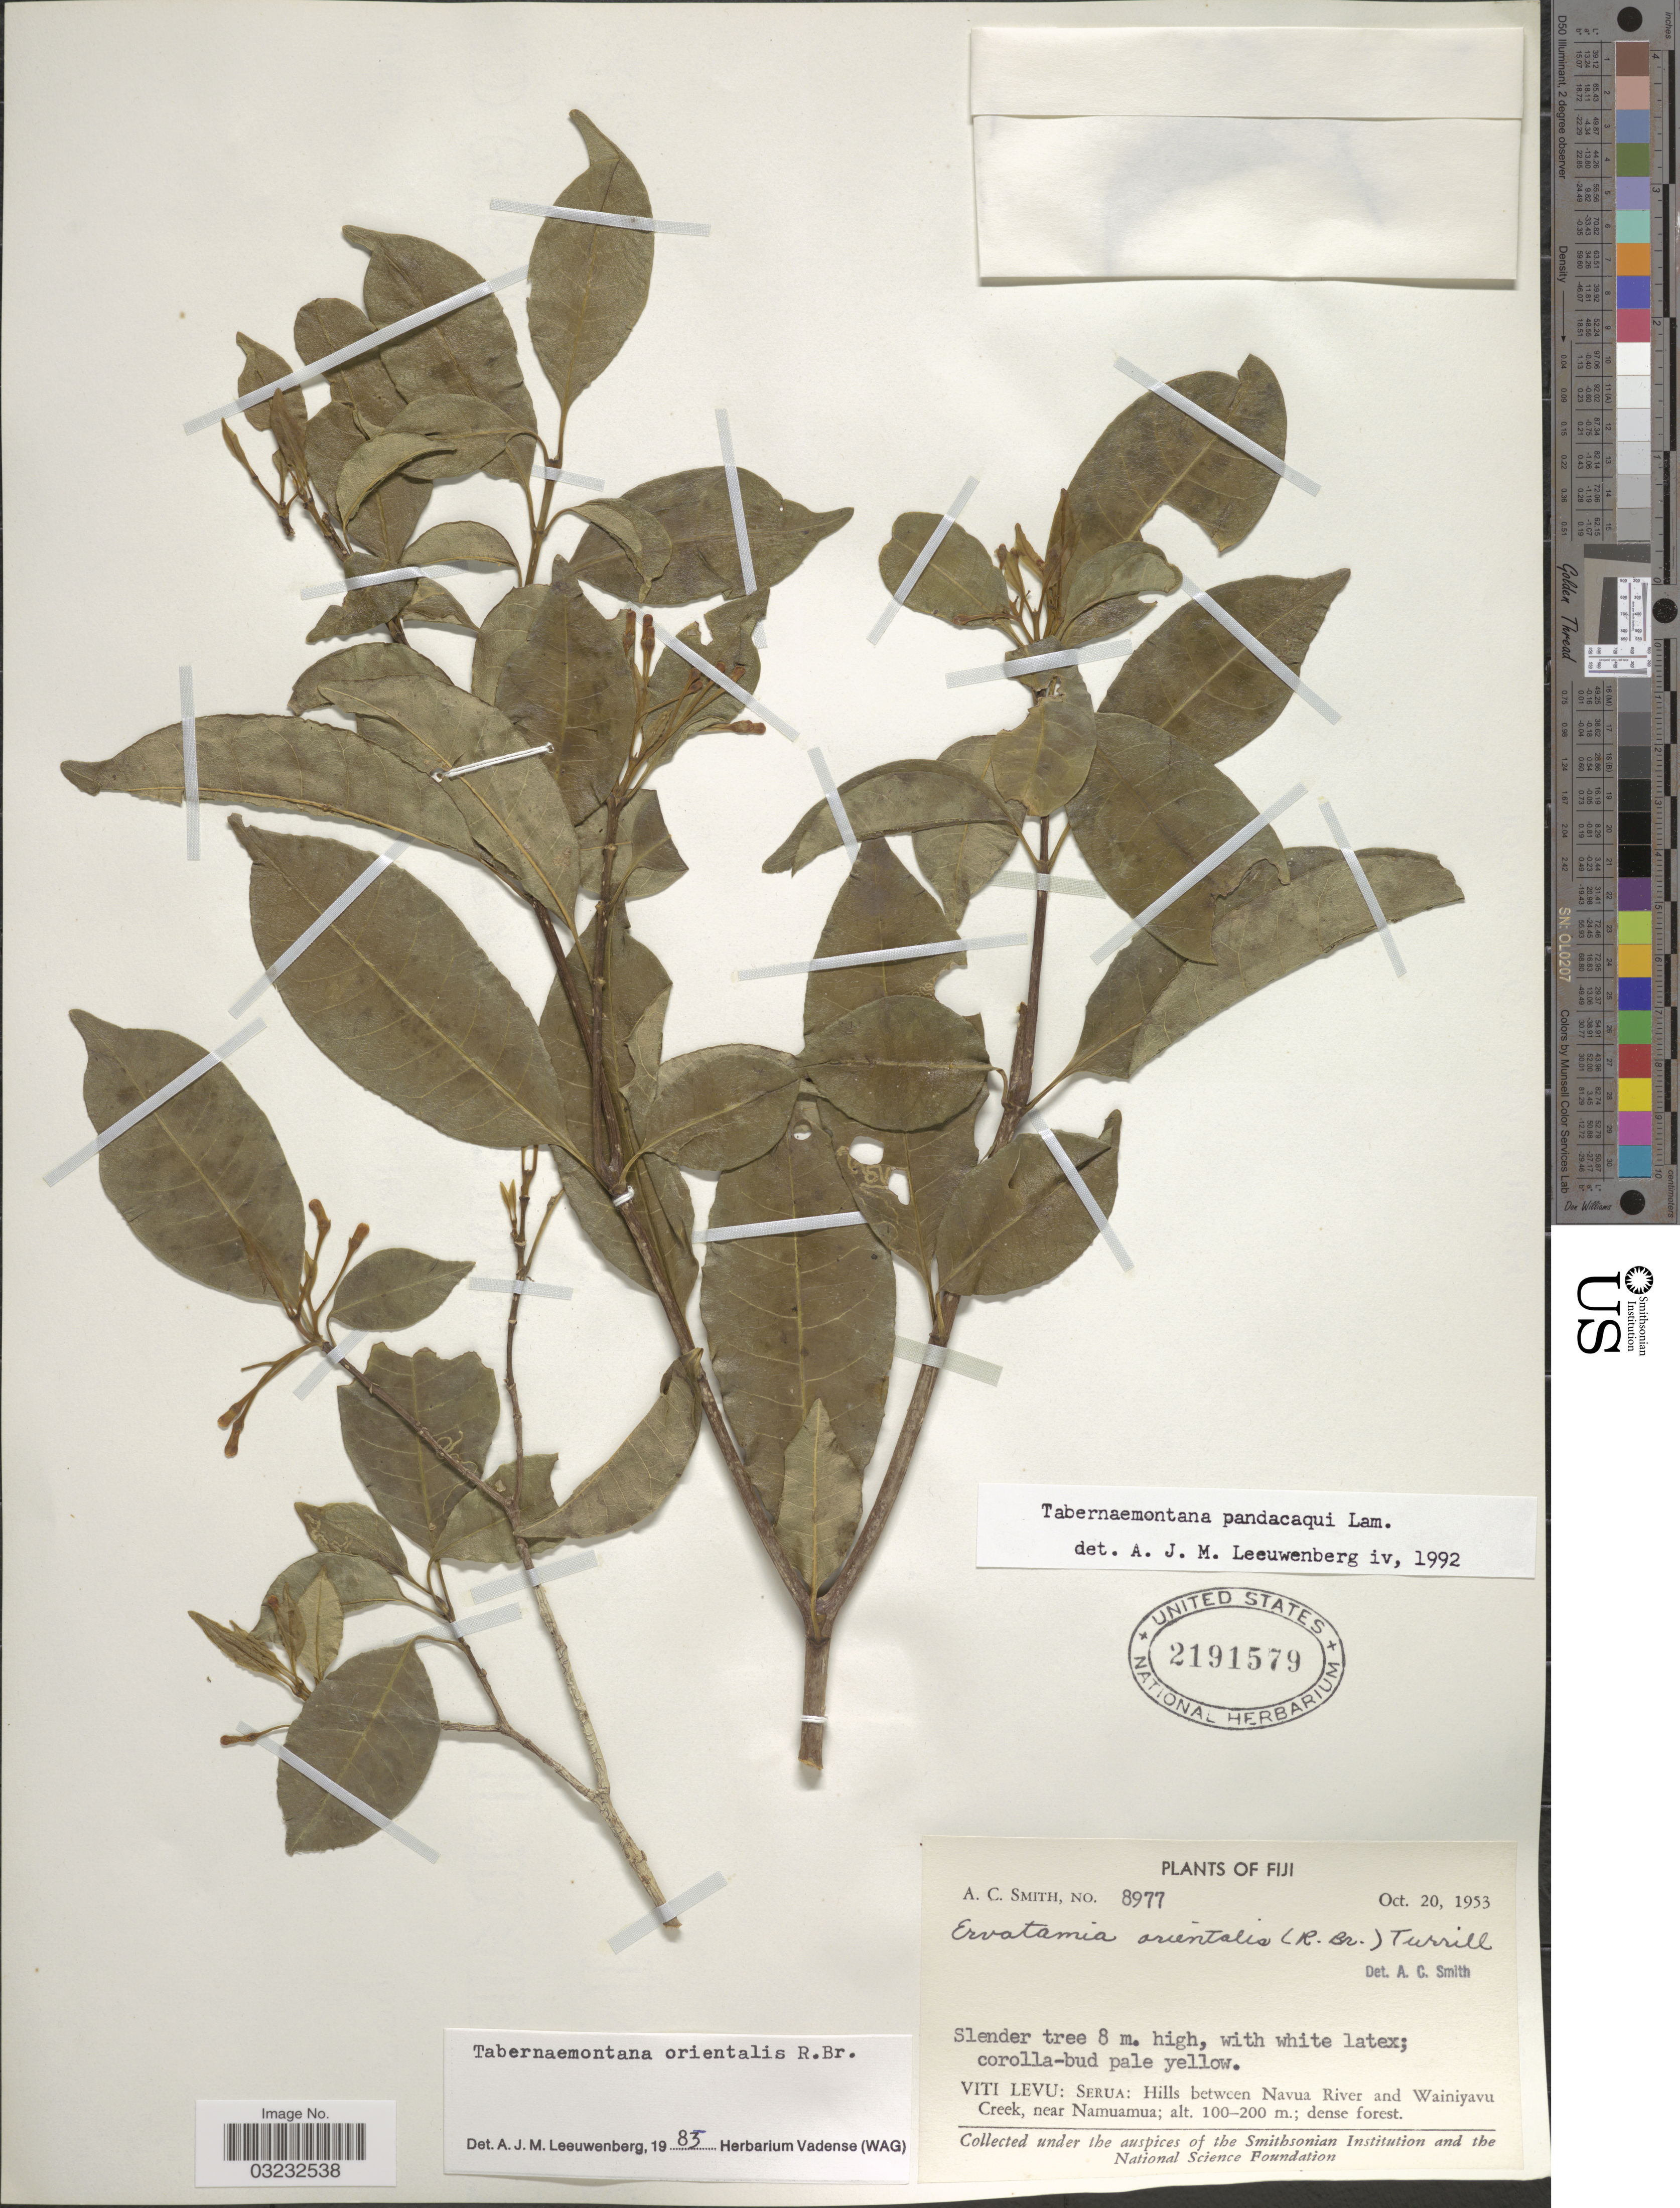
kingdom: Plantae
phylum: Tracheophyta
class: Magnoliopsida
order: Gentianales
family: Apocynaceae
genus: Tabernaemontana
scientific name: Tabernaemontana pandacaqui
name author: Poir.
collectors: A. C. Smith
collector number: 8977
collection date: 1953-10-20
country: Fiji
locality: Viti Levu: Serua: Hills between Navua River and Wainiyavu Creek, near Namuamua.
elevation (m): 100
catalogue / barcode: US 2191579